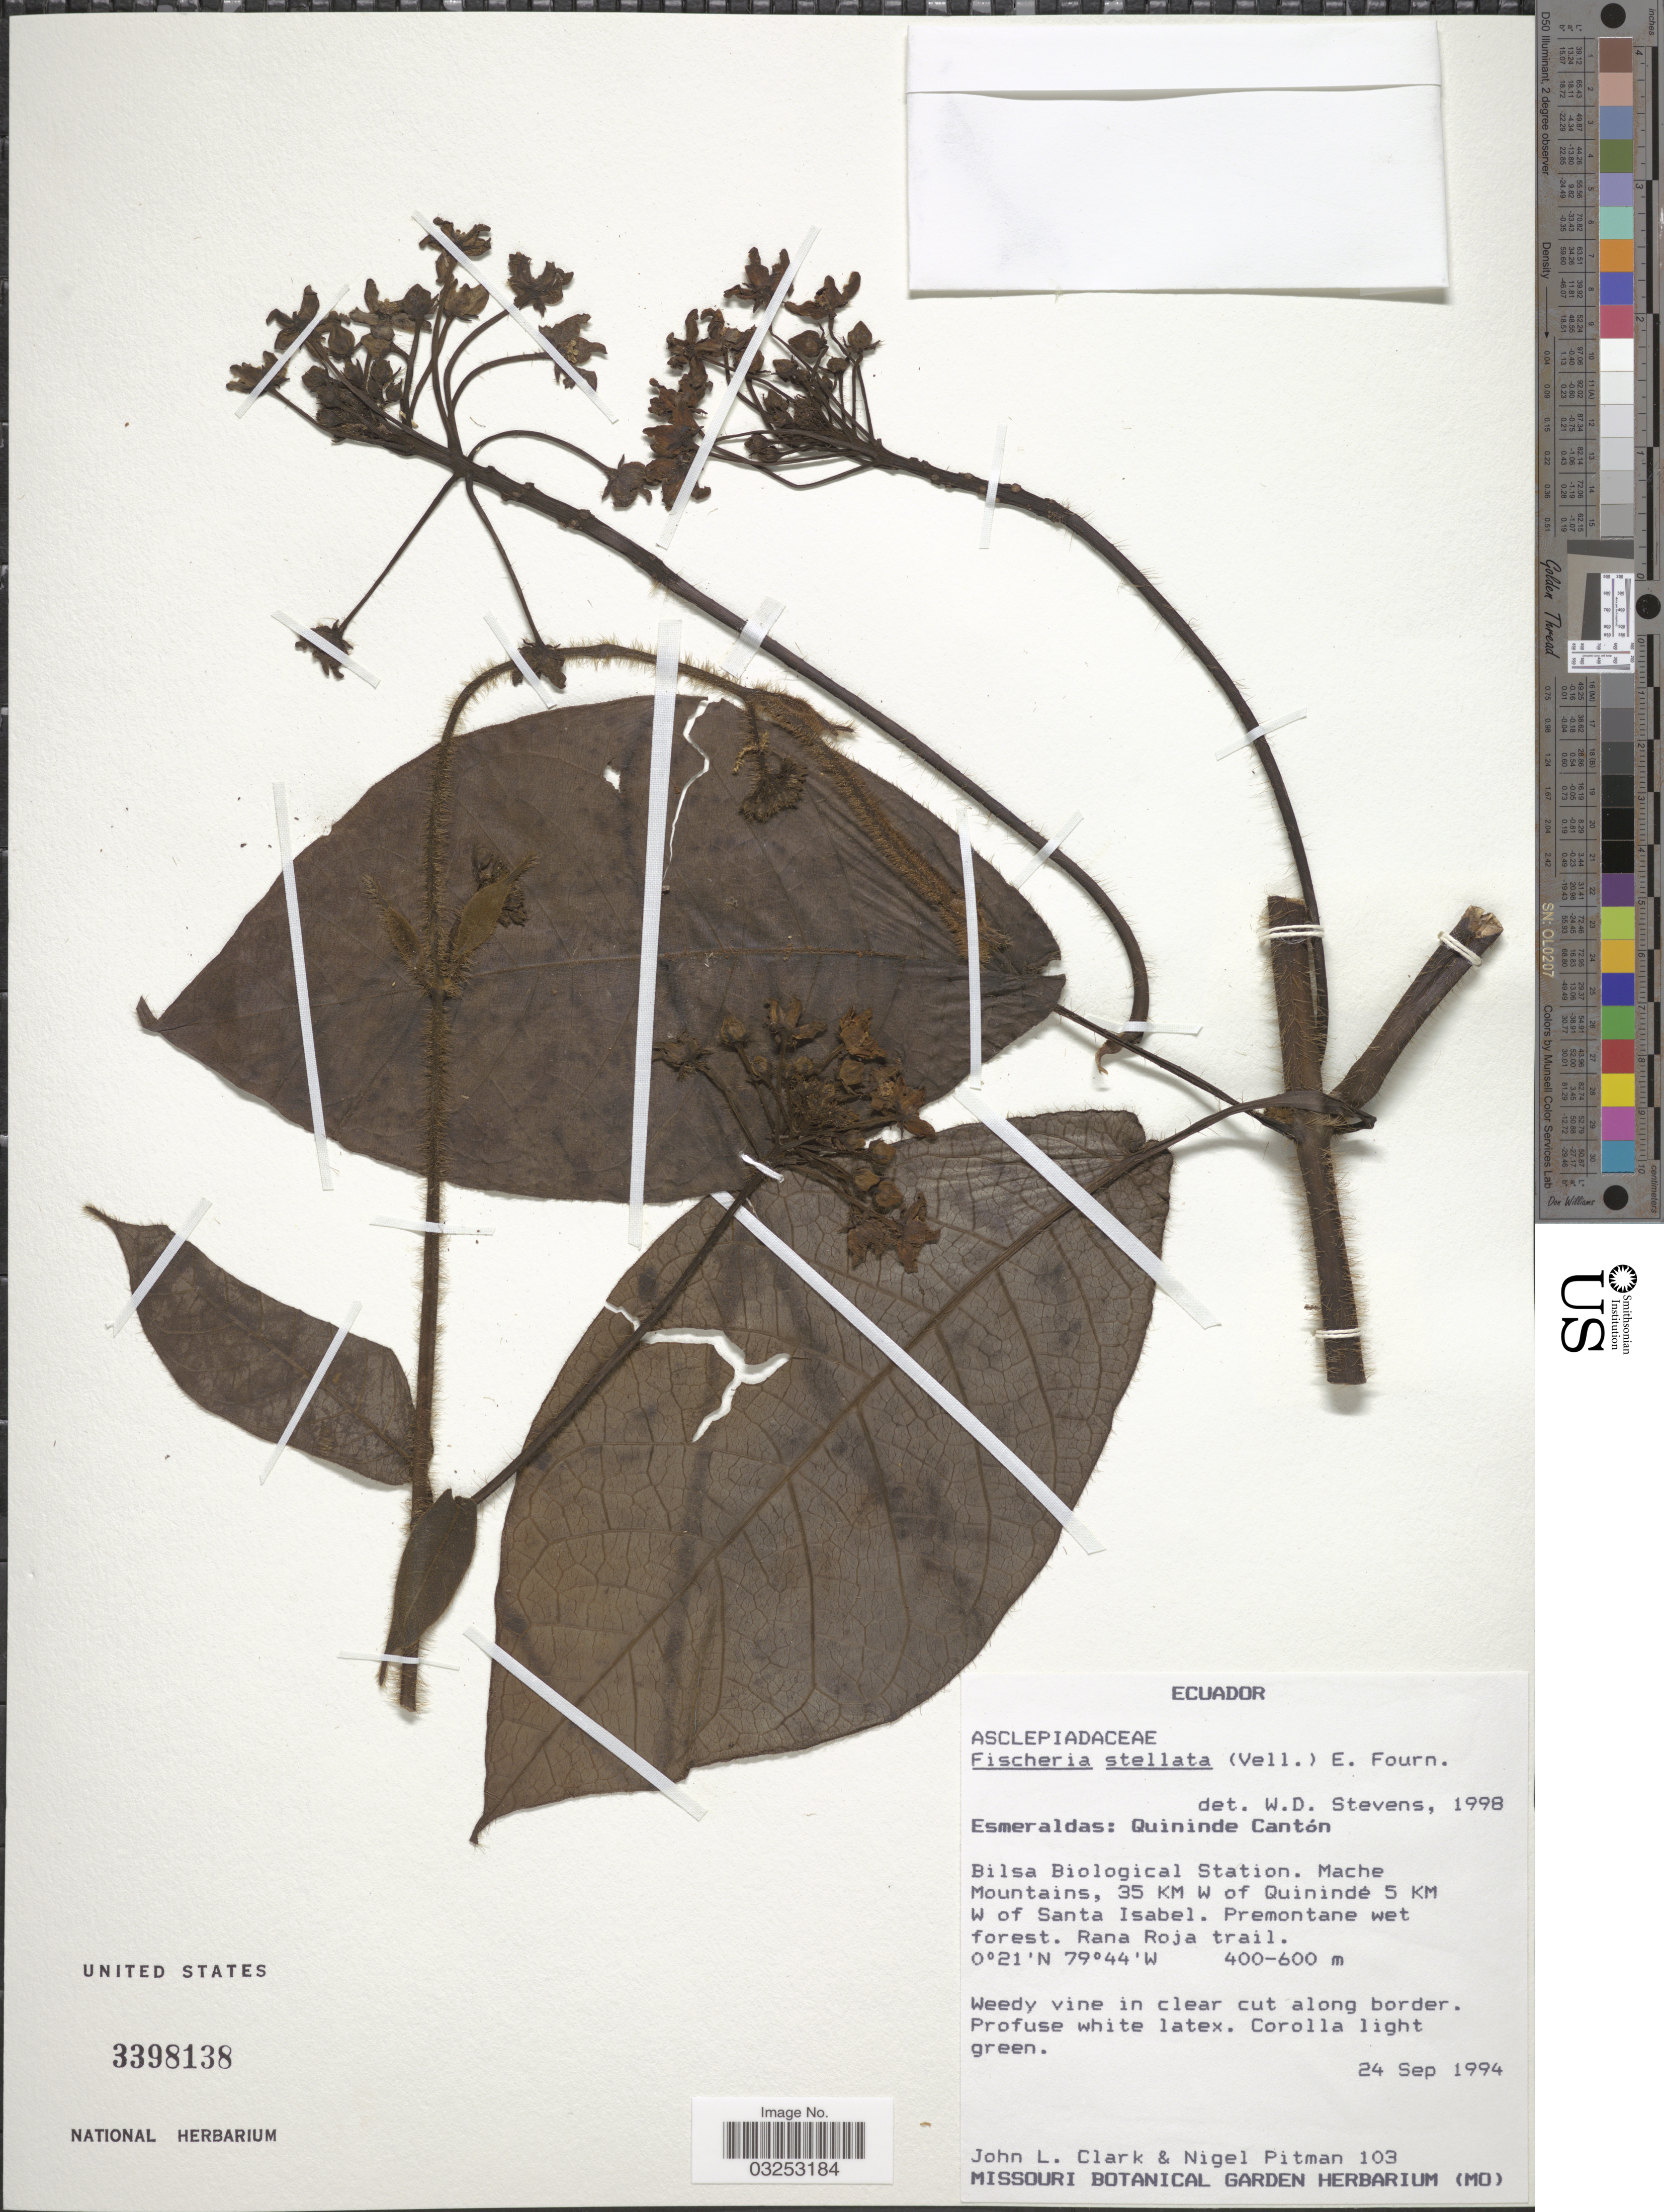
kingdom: Plantae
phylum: Tracheophyta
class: Magnoliopsida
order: Gentianales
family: Apocynaceae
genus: Fischeria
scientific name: Fischeria stellata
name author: (Vell.) E. Fourn.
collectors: J. L. Clark & N. Pitman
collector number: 103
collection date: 1994-09-24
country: Ecuador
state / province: Esmeraldas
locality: Quininde Cantón, Bilsa Biological Station. Mache Mountains, 35 KM W of Quinindé 5 KM W of Santa Isabel. Premontane wet forest. Rana Roja trail.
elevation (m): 400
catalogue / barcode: US 3398138